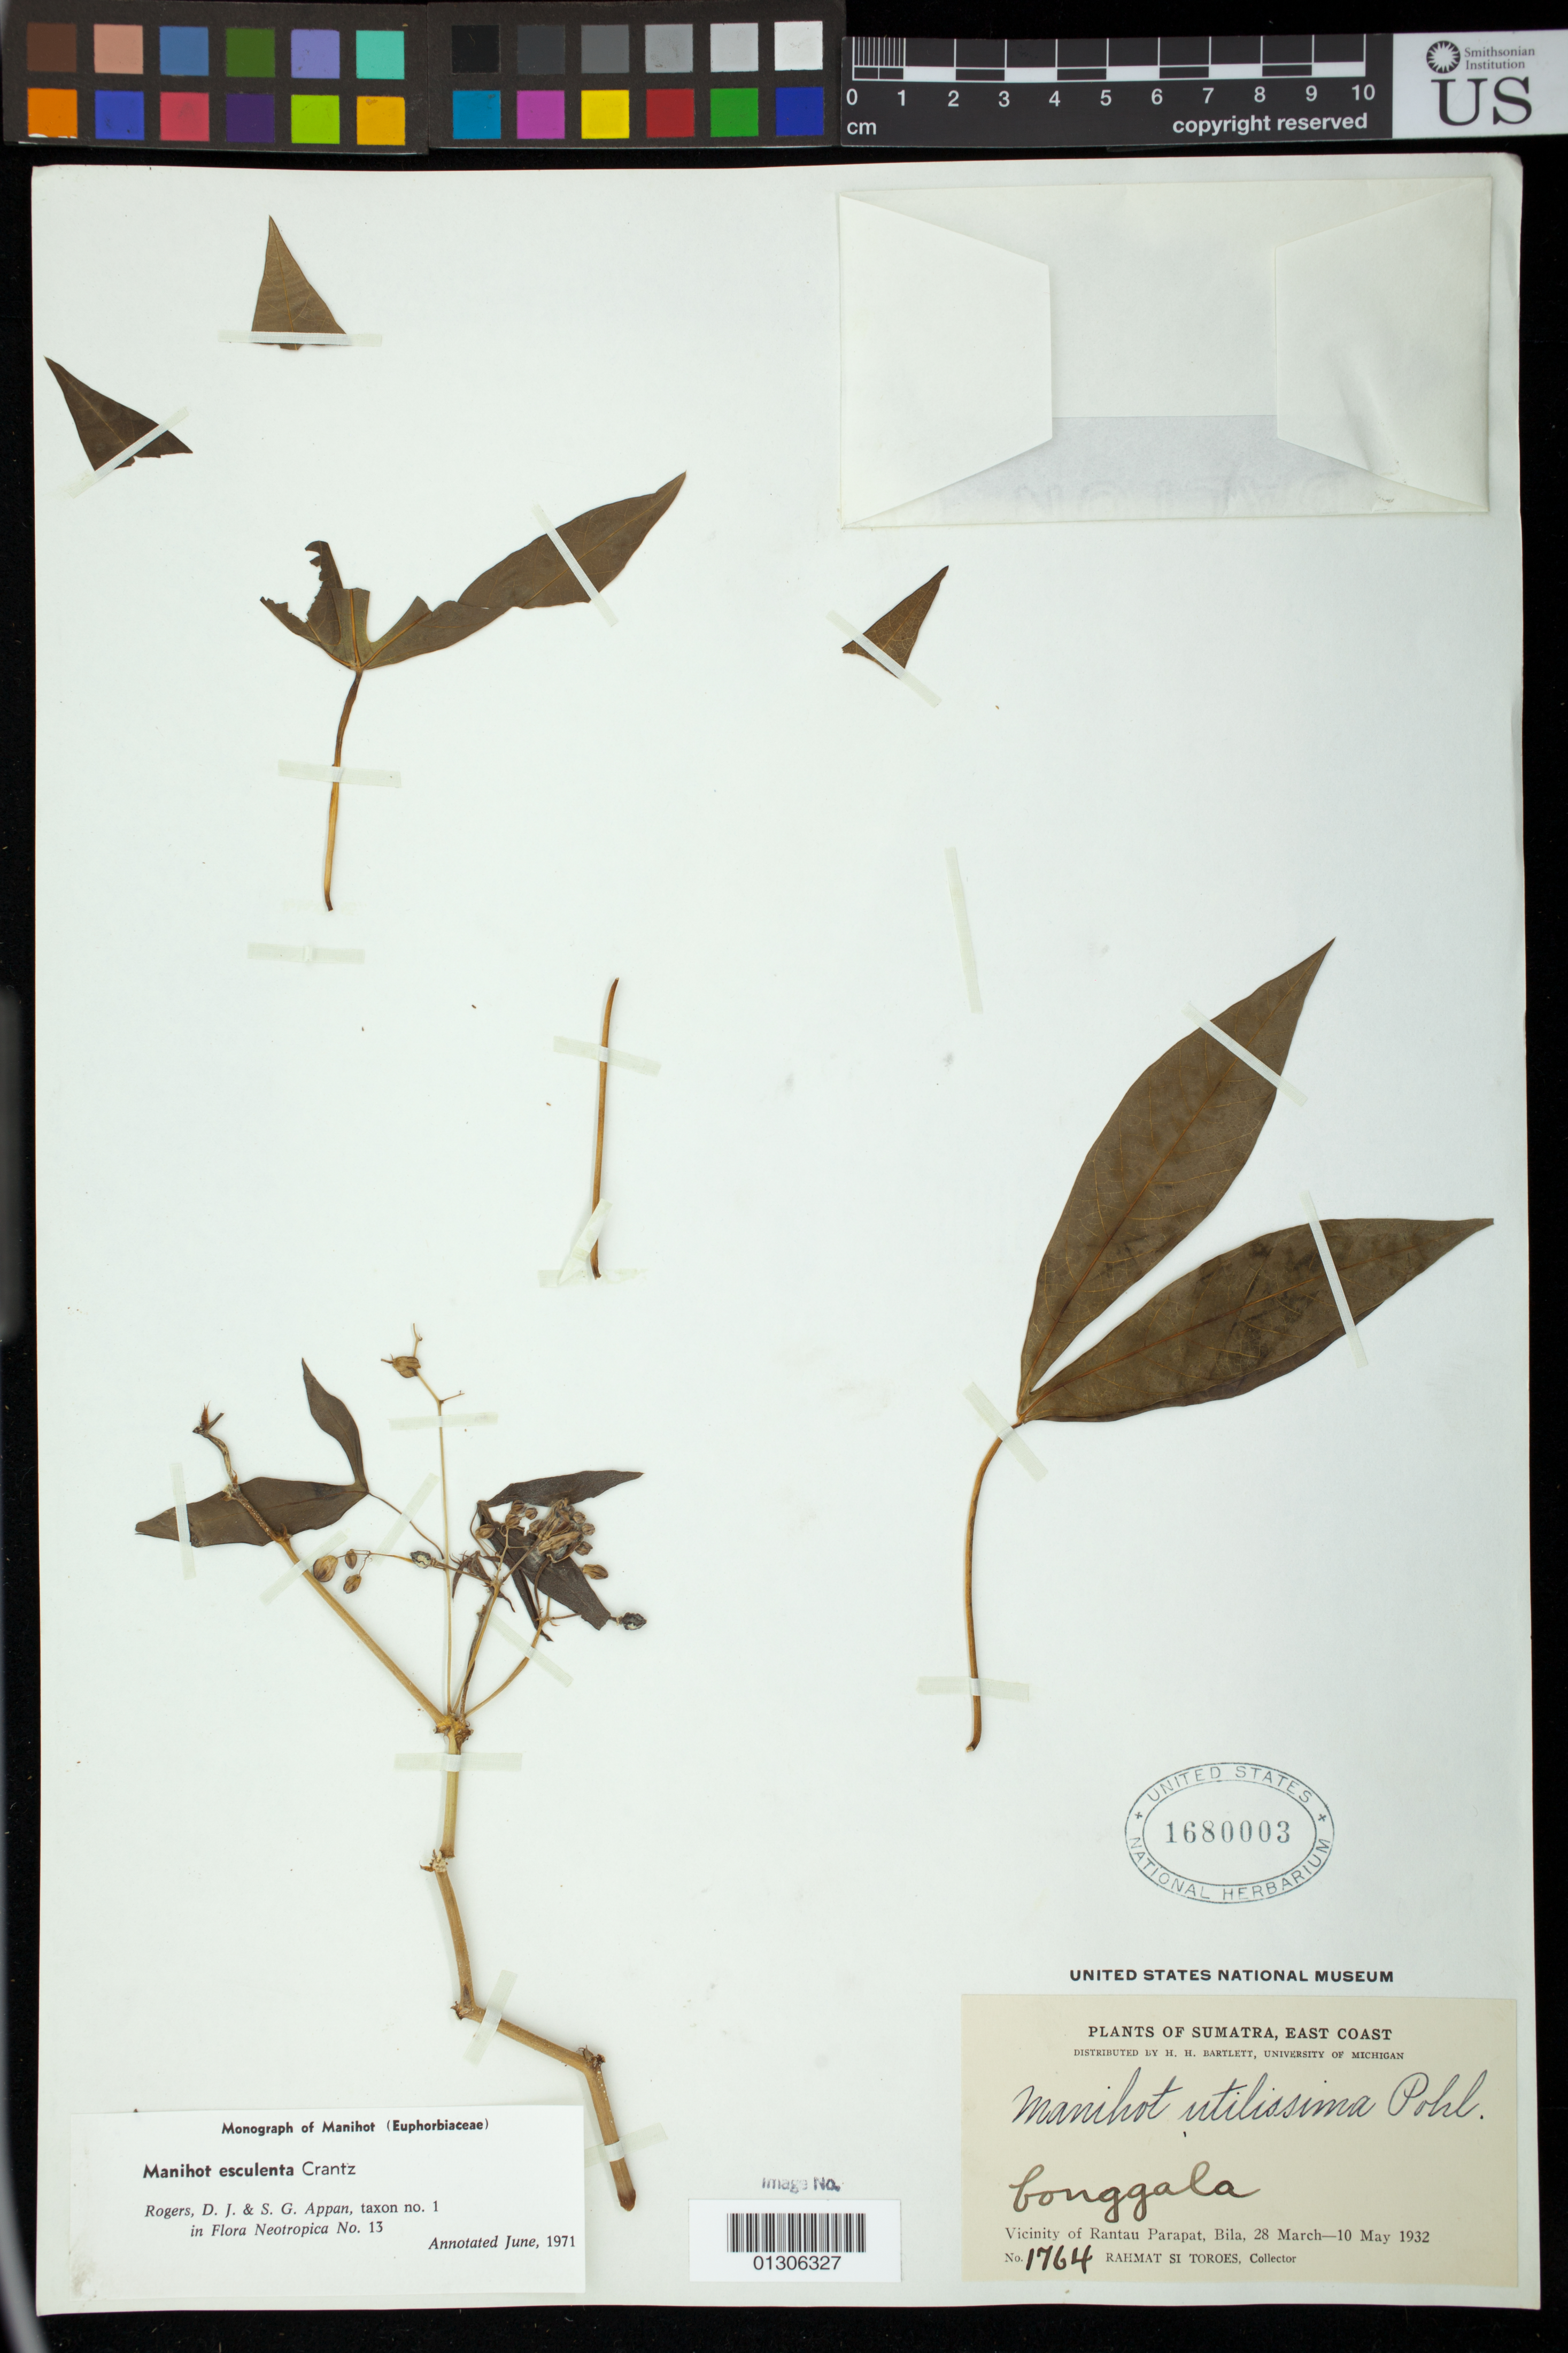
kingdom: Plantae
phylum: Tracheophyta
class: Magnoliopsida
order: Malpighiales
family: Euphorbiaceae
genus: Manihot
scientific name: Manihot esculenta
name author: Crantz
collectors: Rahmat Si Boeea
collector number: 1764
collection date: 1932-03-28/1932-05-10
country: Indonesia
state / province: Sumatra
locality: Vicinity of Rantau Parapat, Bila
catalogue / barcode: US 1680003